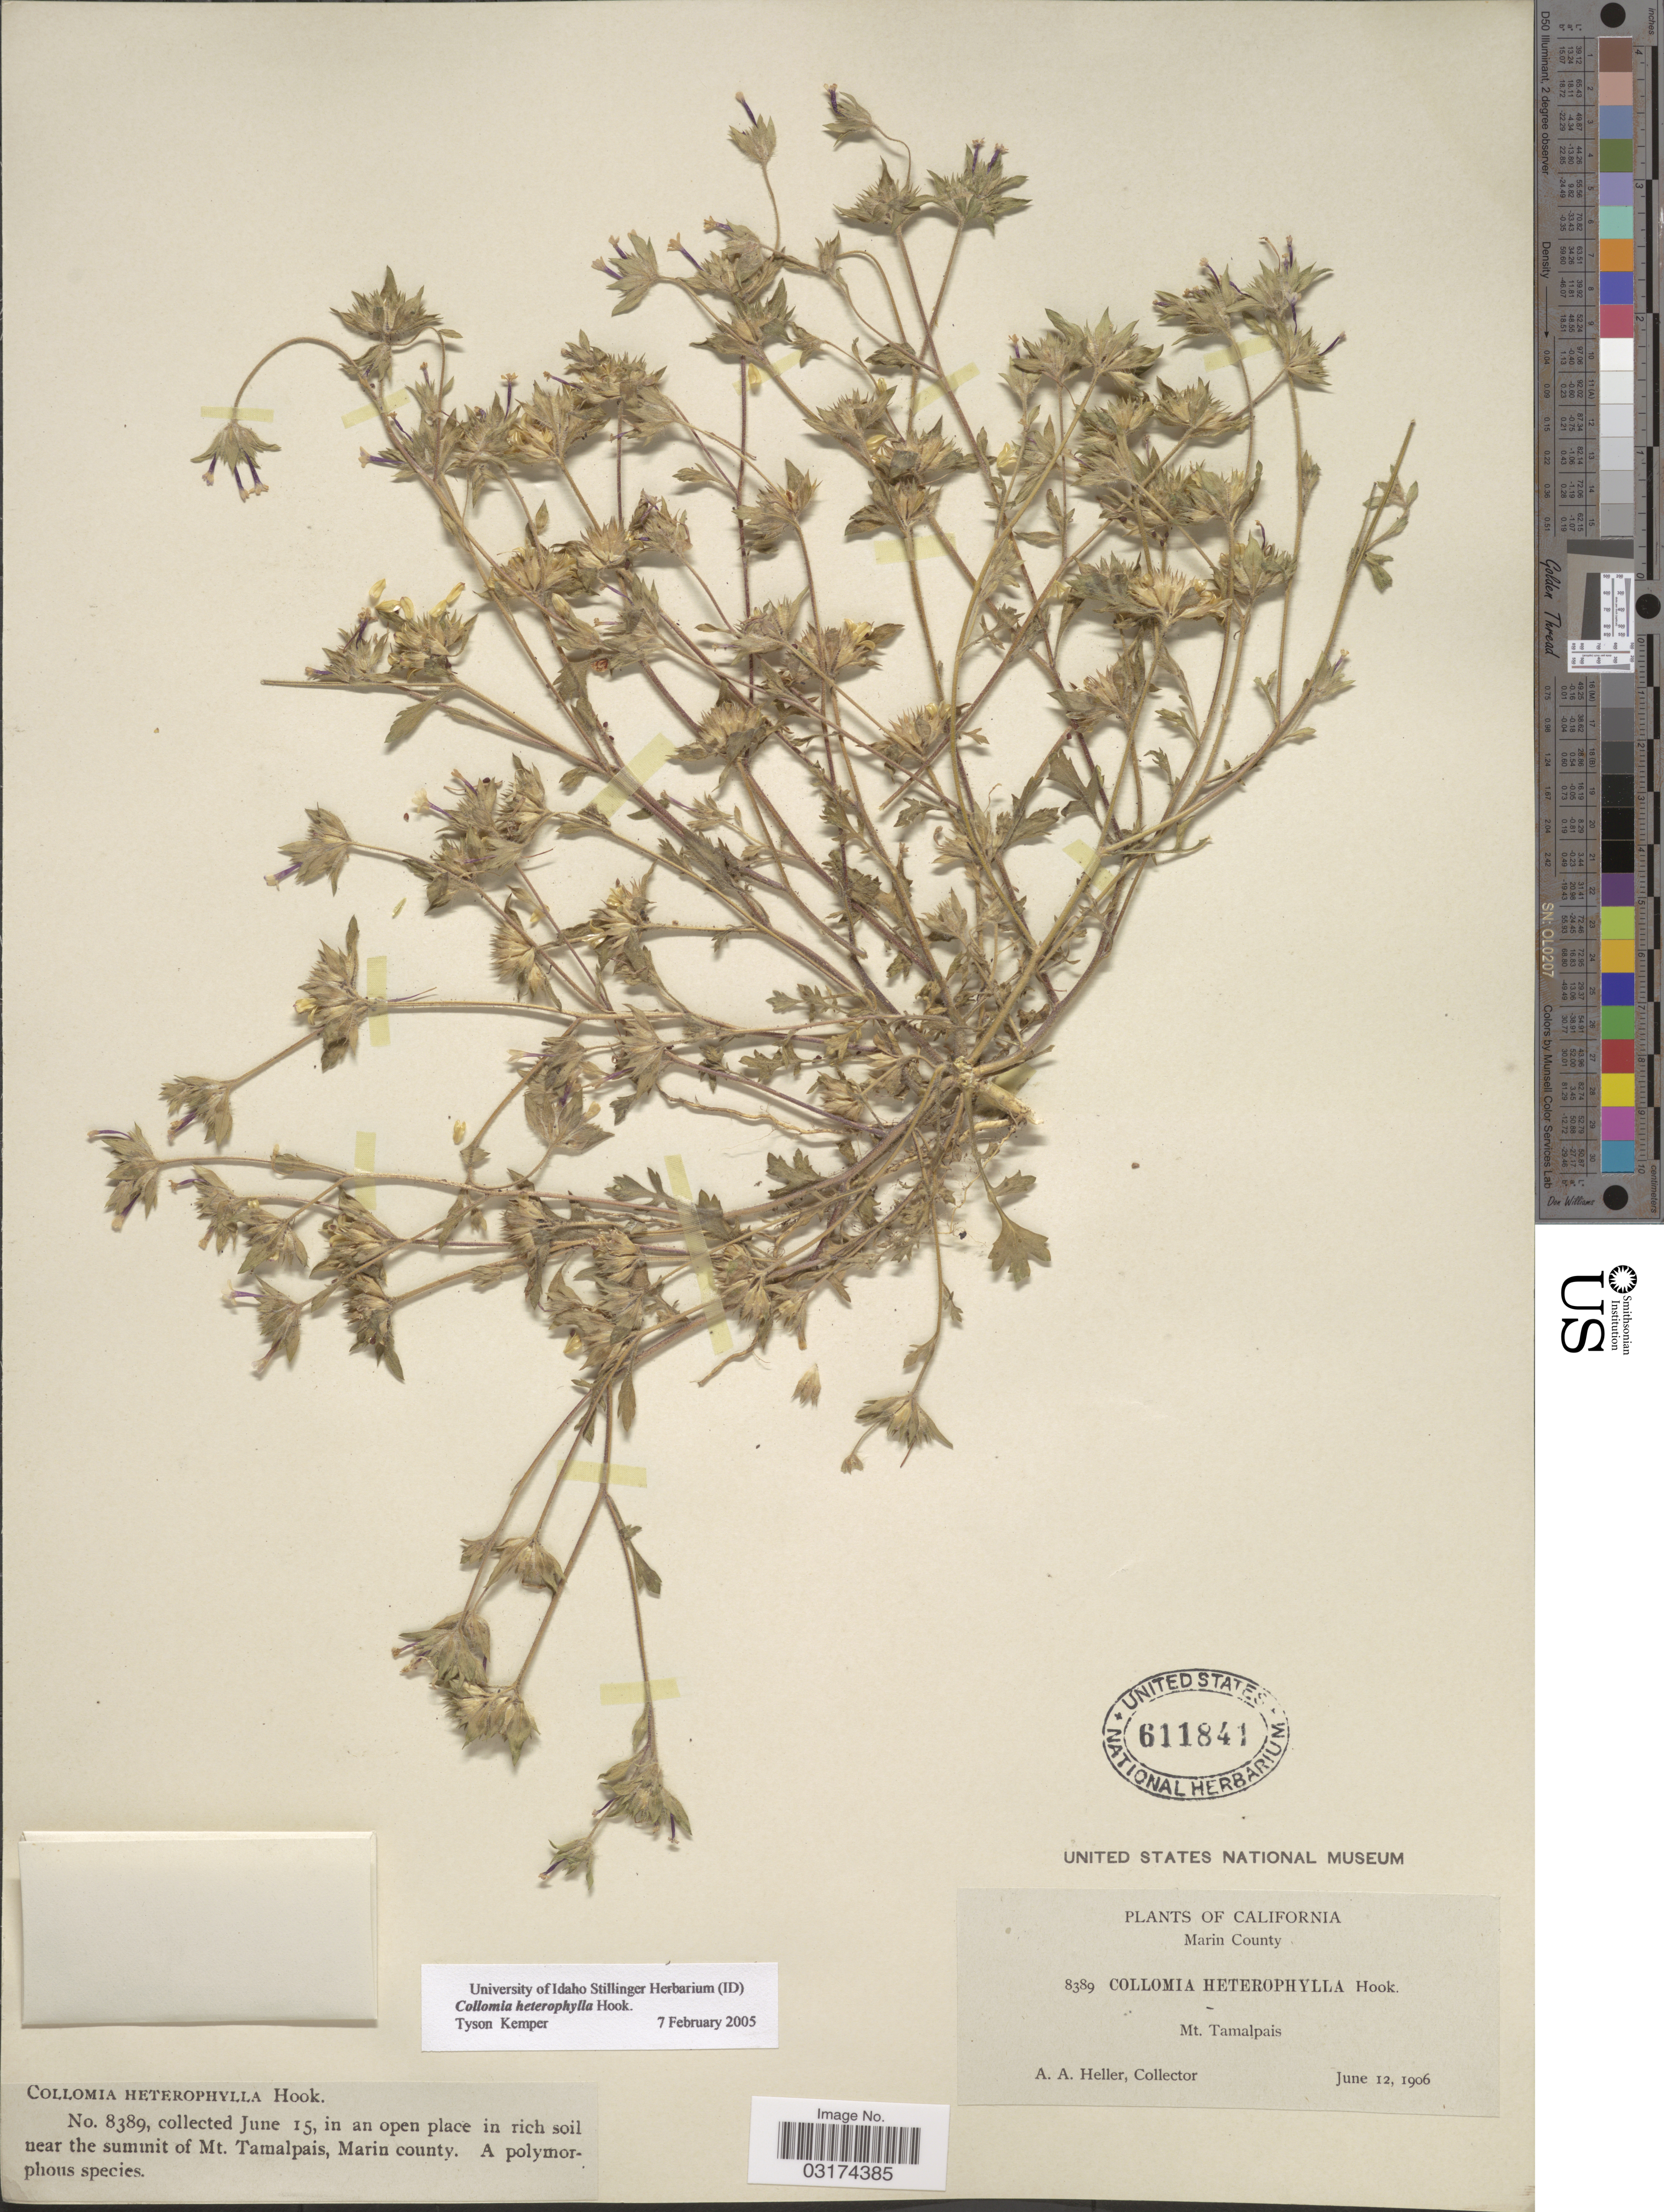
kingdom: Plantae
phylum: Tracheophyta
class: Magnoliopsida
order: Ericales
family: Polemoniaceae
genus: Collomia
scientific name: Collomia heterophylla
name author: Hook.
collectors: A. A. Heller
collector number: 8389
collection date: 1906-06-12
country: United States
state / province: California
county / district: Marin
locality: Near the summit of Mt. Tamalpais, Marin County.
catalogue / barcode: US 611841